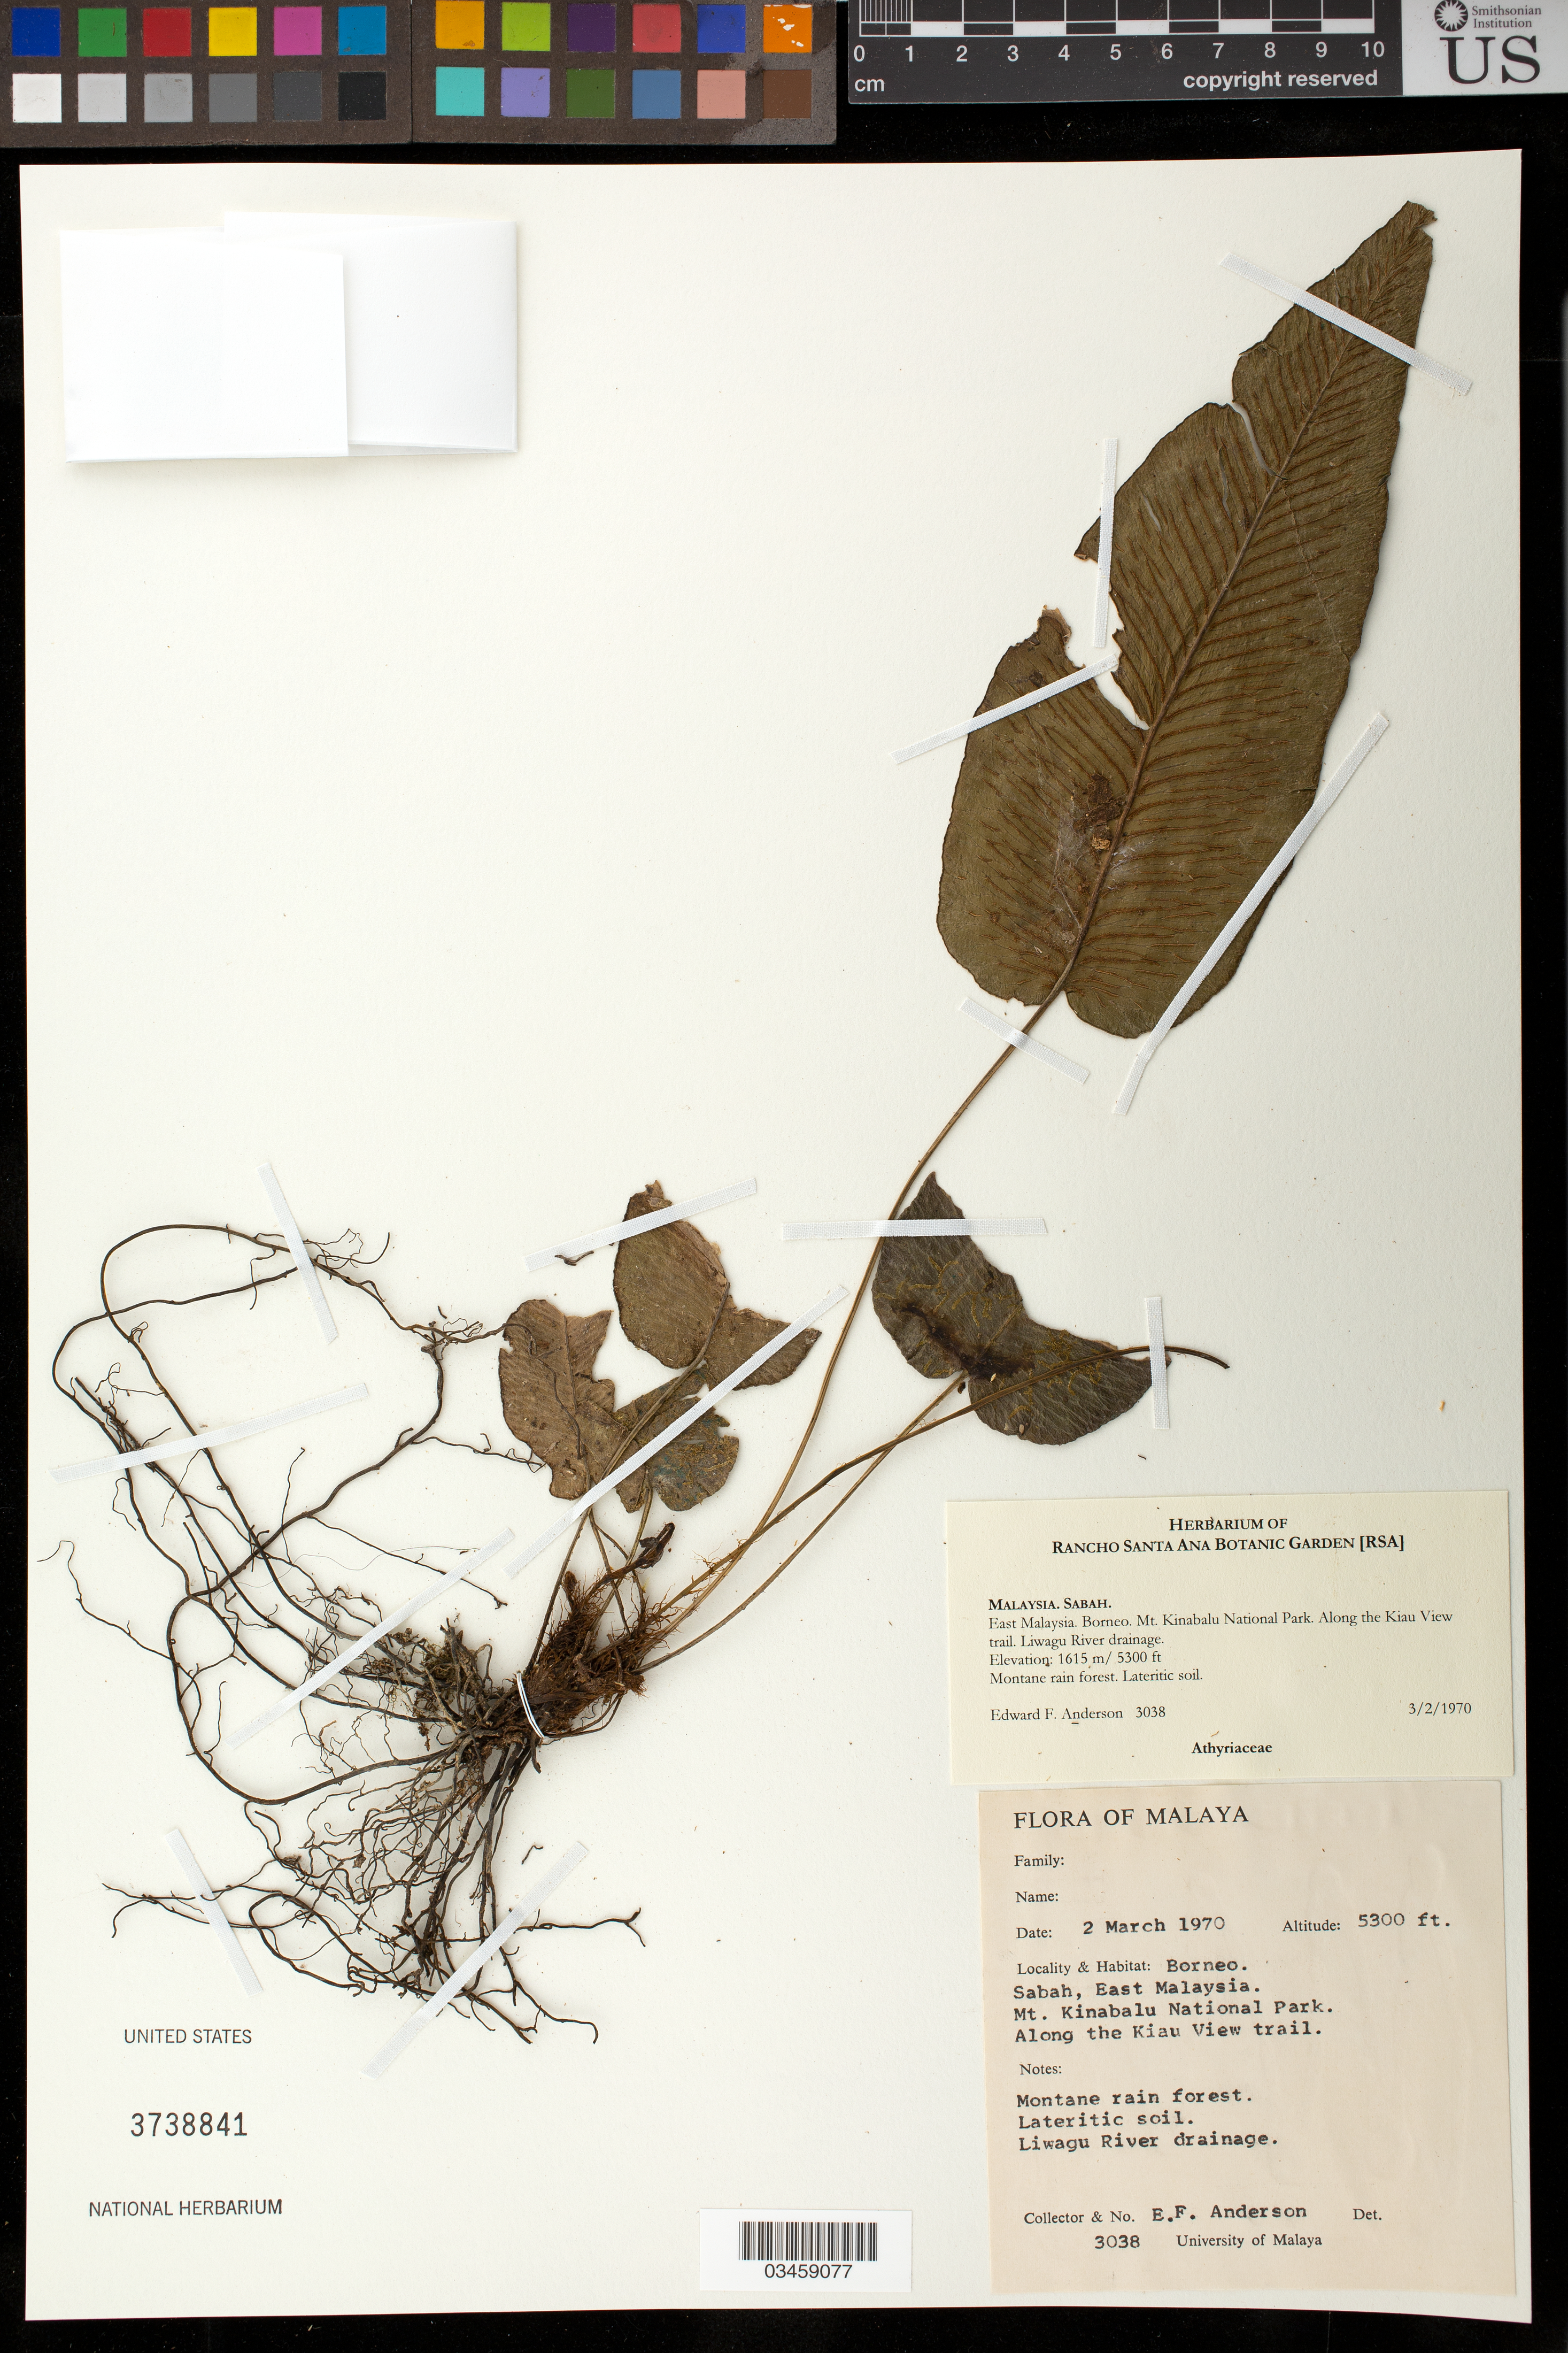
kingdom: Plantae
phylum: Tracheophyta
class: Polypodiopsida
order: Polypodiales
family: Athyriaceae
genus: Diplazium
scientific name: Diplazium sp.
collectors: E. F. Anderson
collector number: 3038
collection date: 1970-03-02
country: Malaysia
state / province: Sabah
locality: Malaya. Borneo. East Malaysia. Mt. Kinabalu National Park. Along the Kiau View Trail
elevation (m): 1615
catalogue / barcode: US 3738841